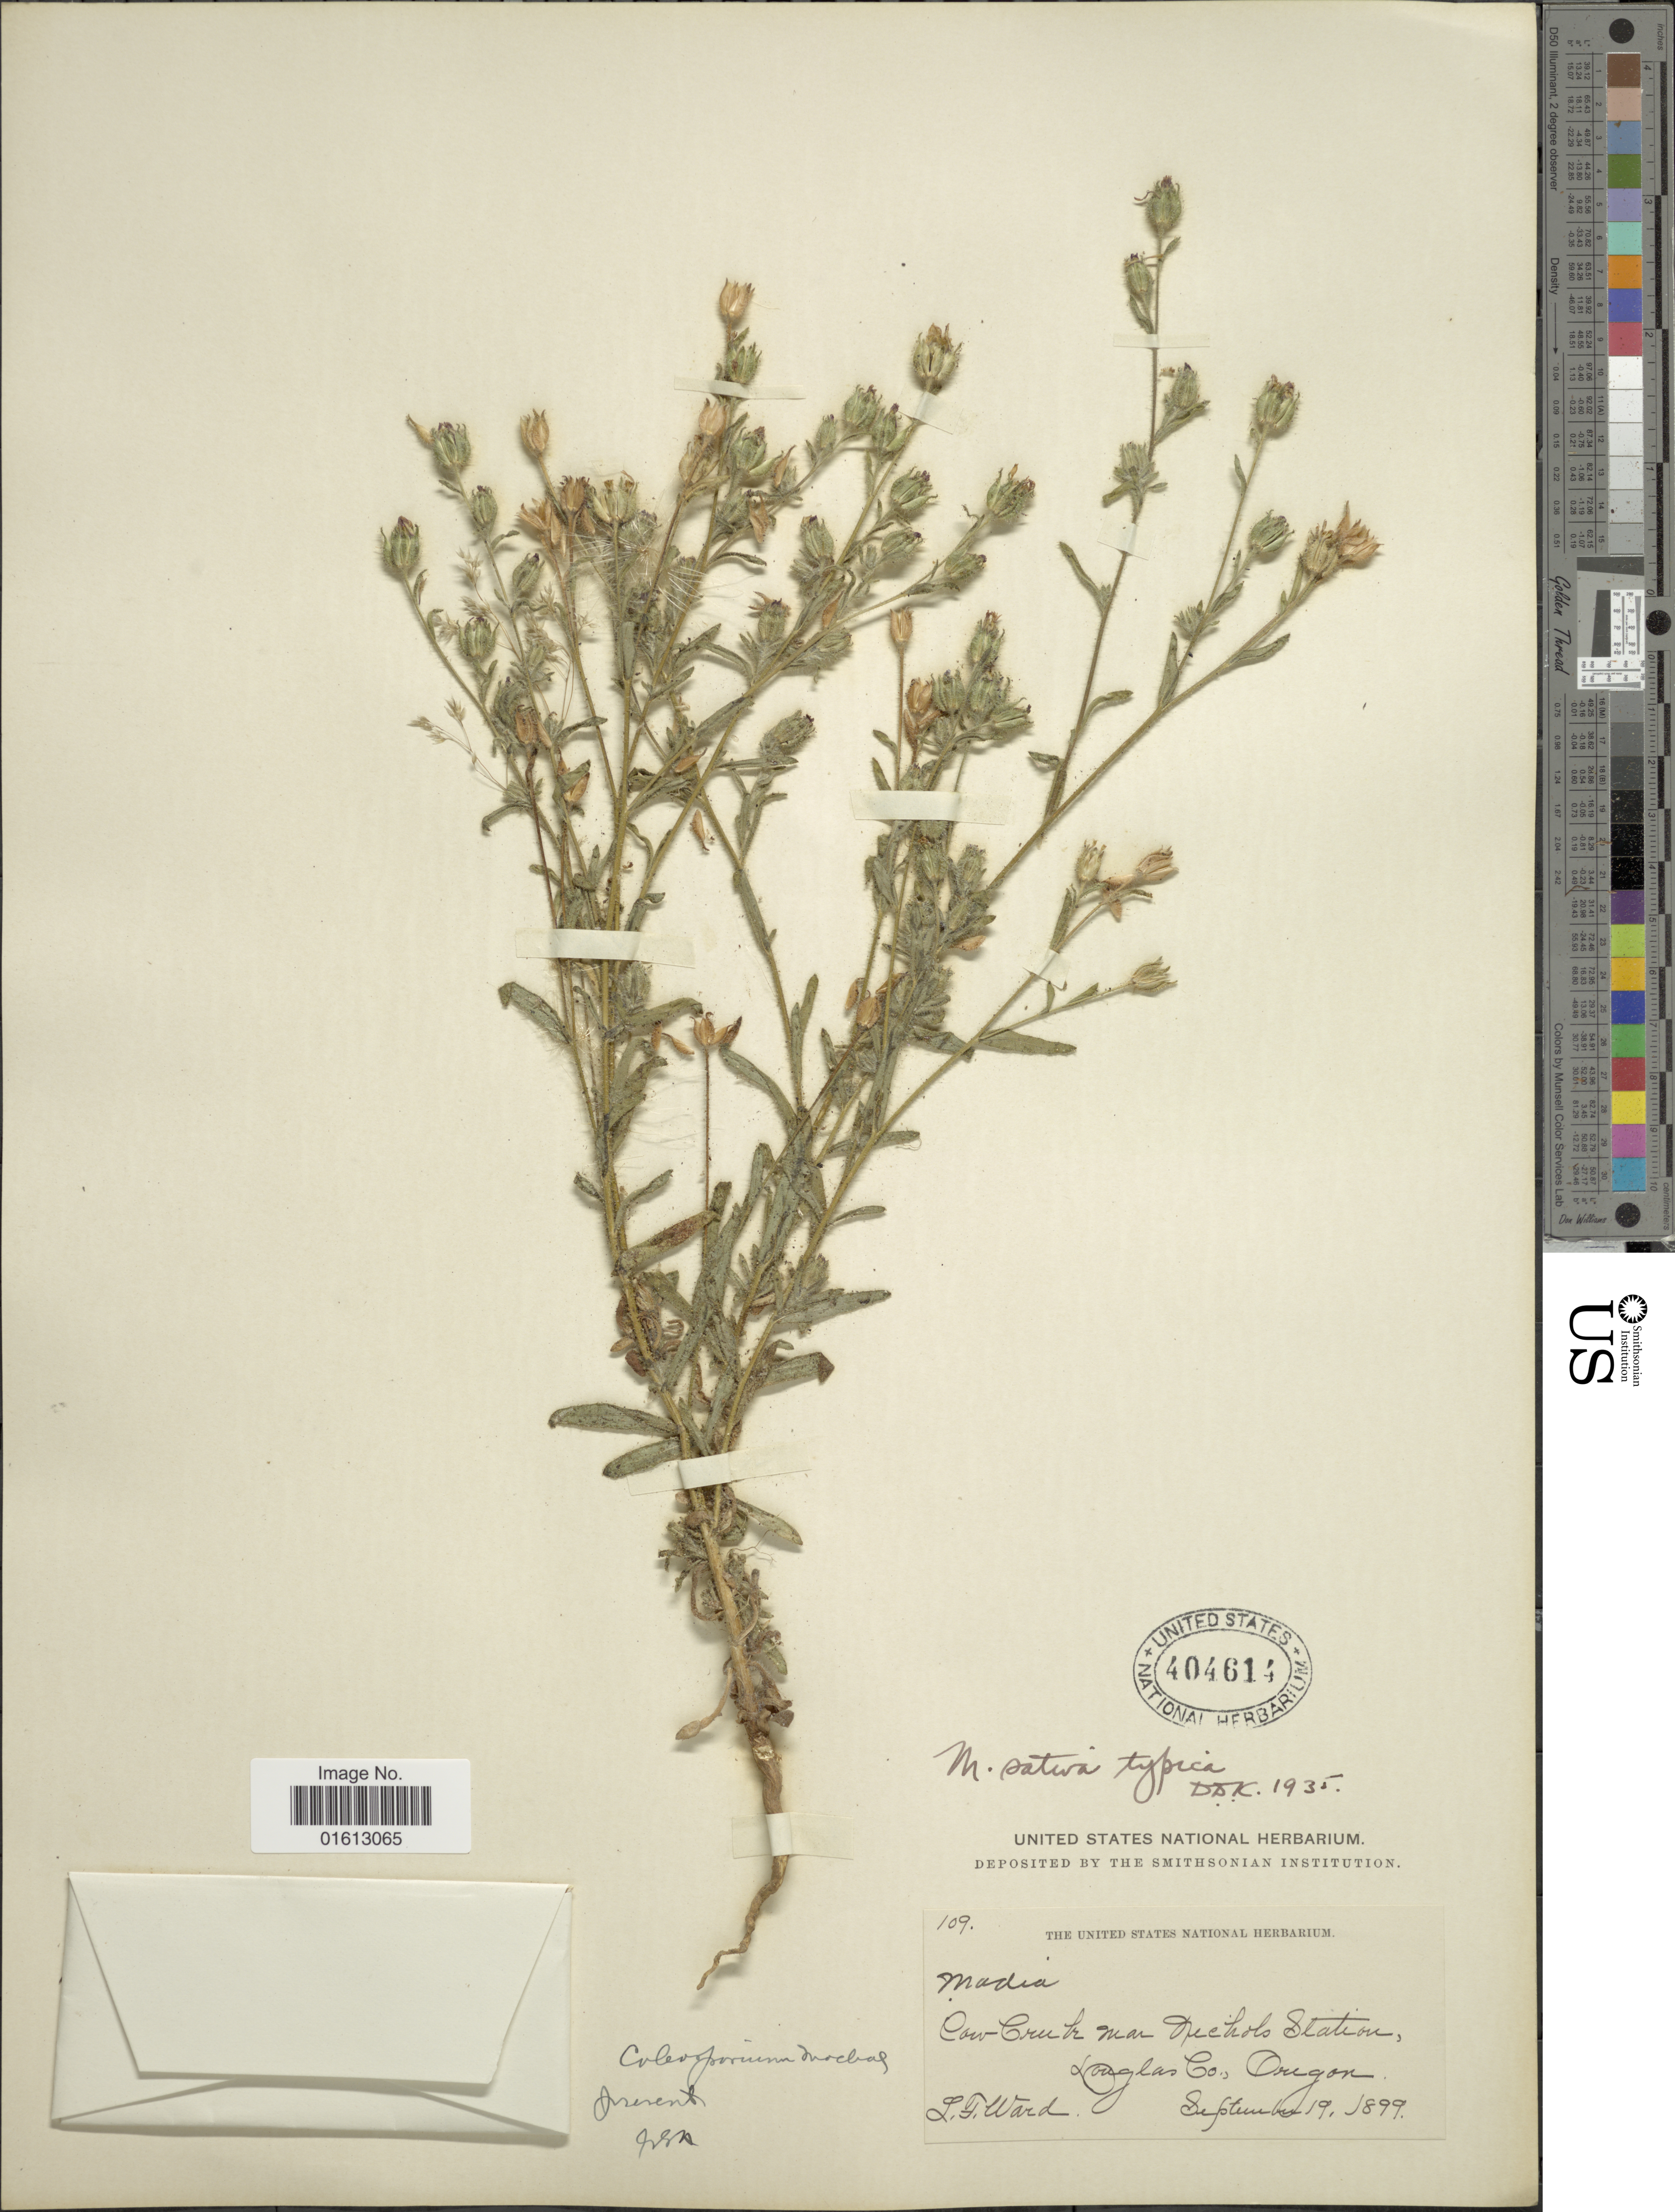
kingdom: Plantae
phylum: Tracheophyta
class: Magnoliopsida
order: Asterales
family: Asteraceae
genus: Madia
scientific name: Madia sativa subsp. sativa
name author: Molina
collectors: L. Ward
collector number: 109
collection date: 1899-09-19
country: United States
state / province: Oregon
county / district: Douglas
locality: Oregon, Cow Crulr near Nicholas Station, Douglas Co.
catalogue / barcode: US 404614